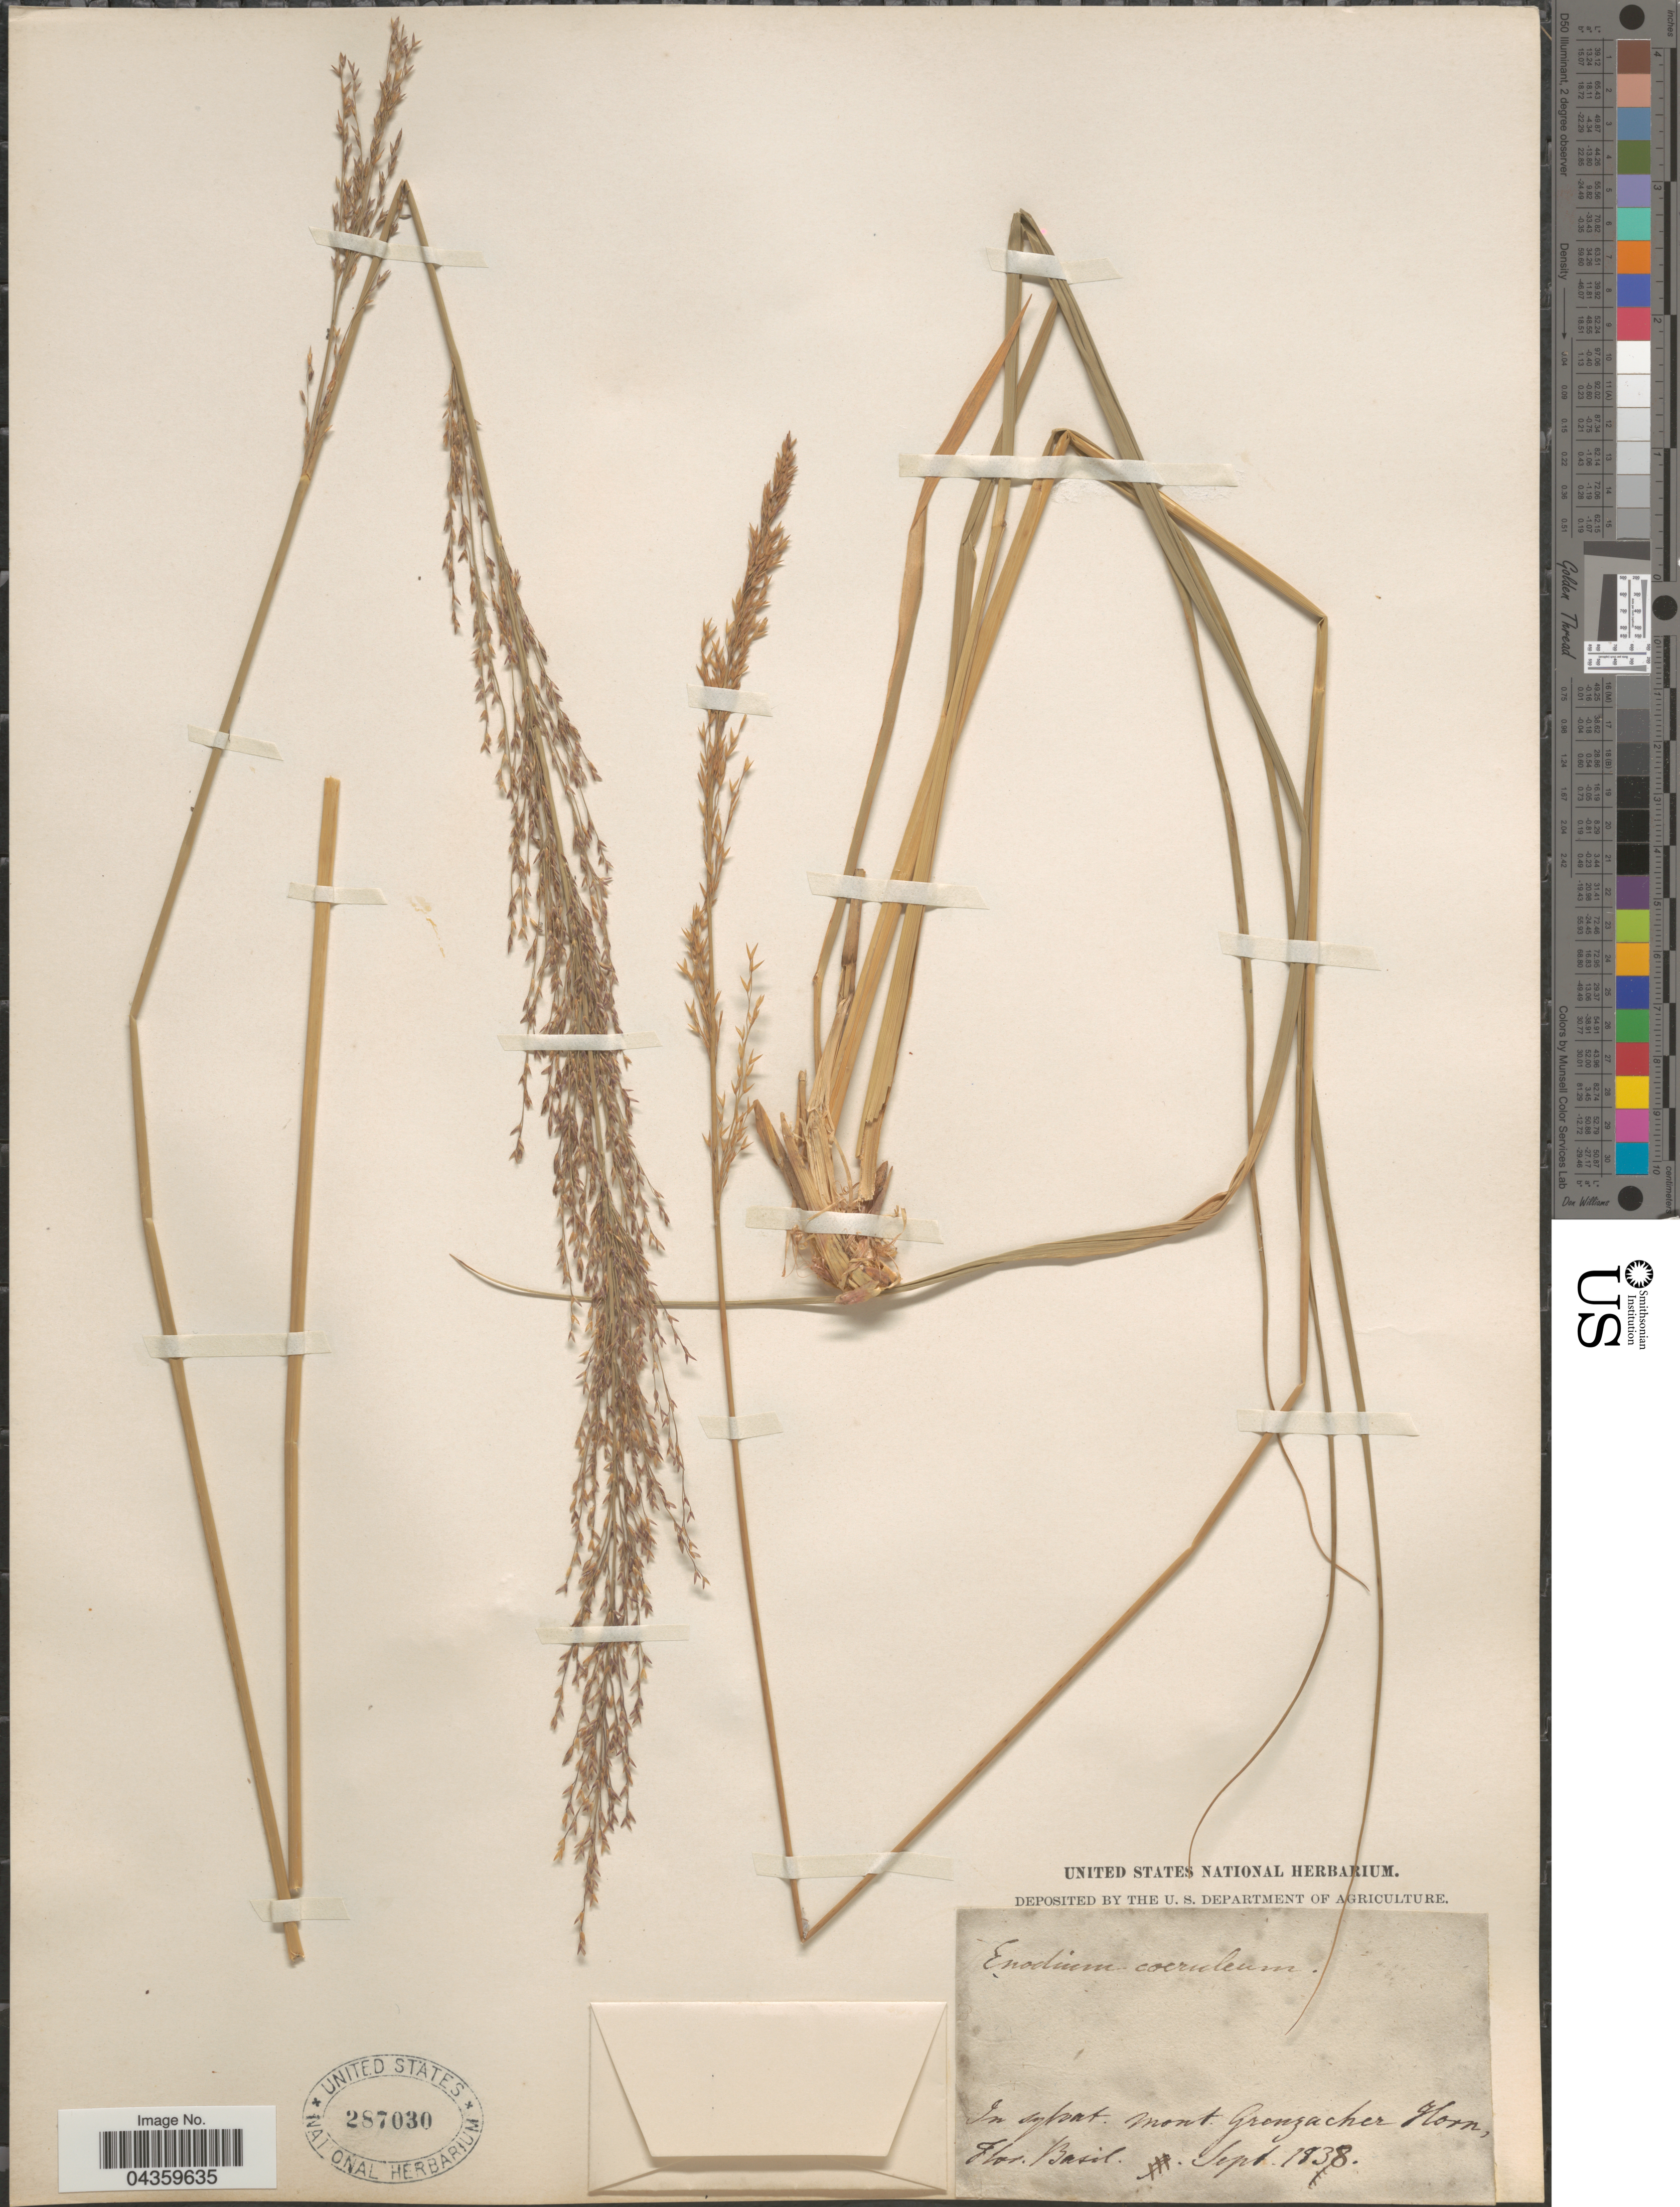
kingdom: Plantae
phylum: Tracheophyta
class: Liliopsida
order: Poales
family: Poaceae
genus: Molinia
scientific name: Molinia caerulea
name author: (L.) Moench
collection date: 1938-09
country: Switzerland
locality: In sylvat. mont. Grenzacher Horn, Basil.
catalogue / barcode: US 287030